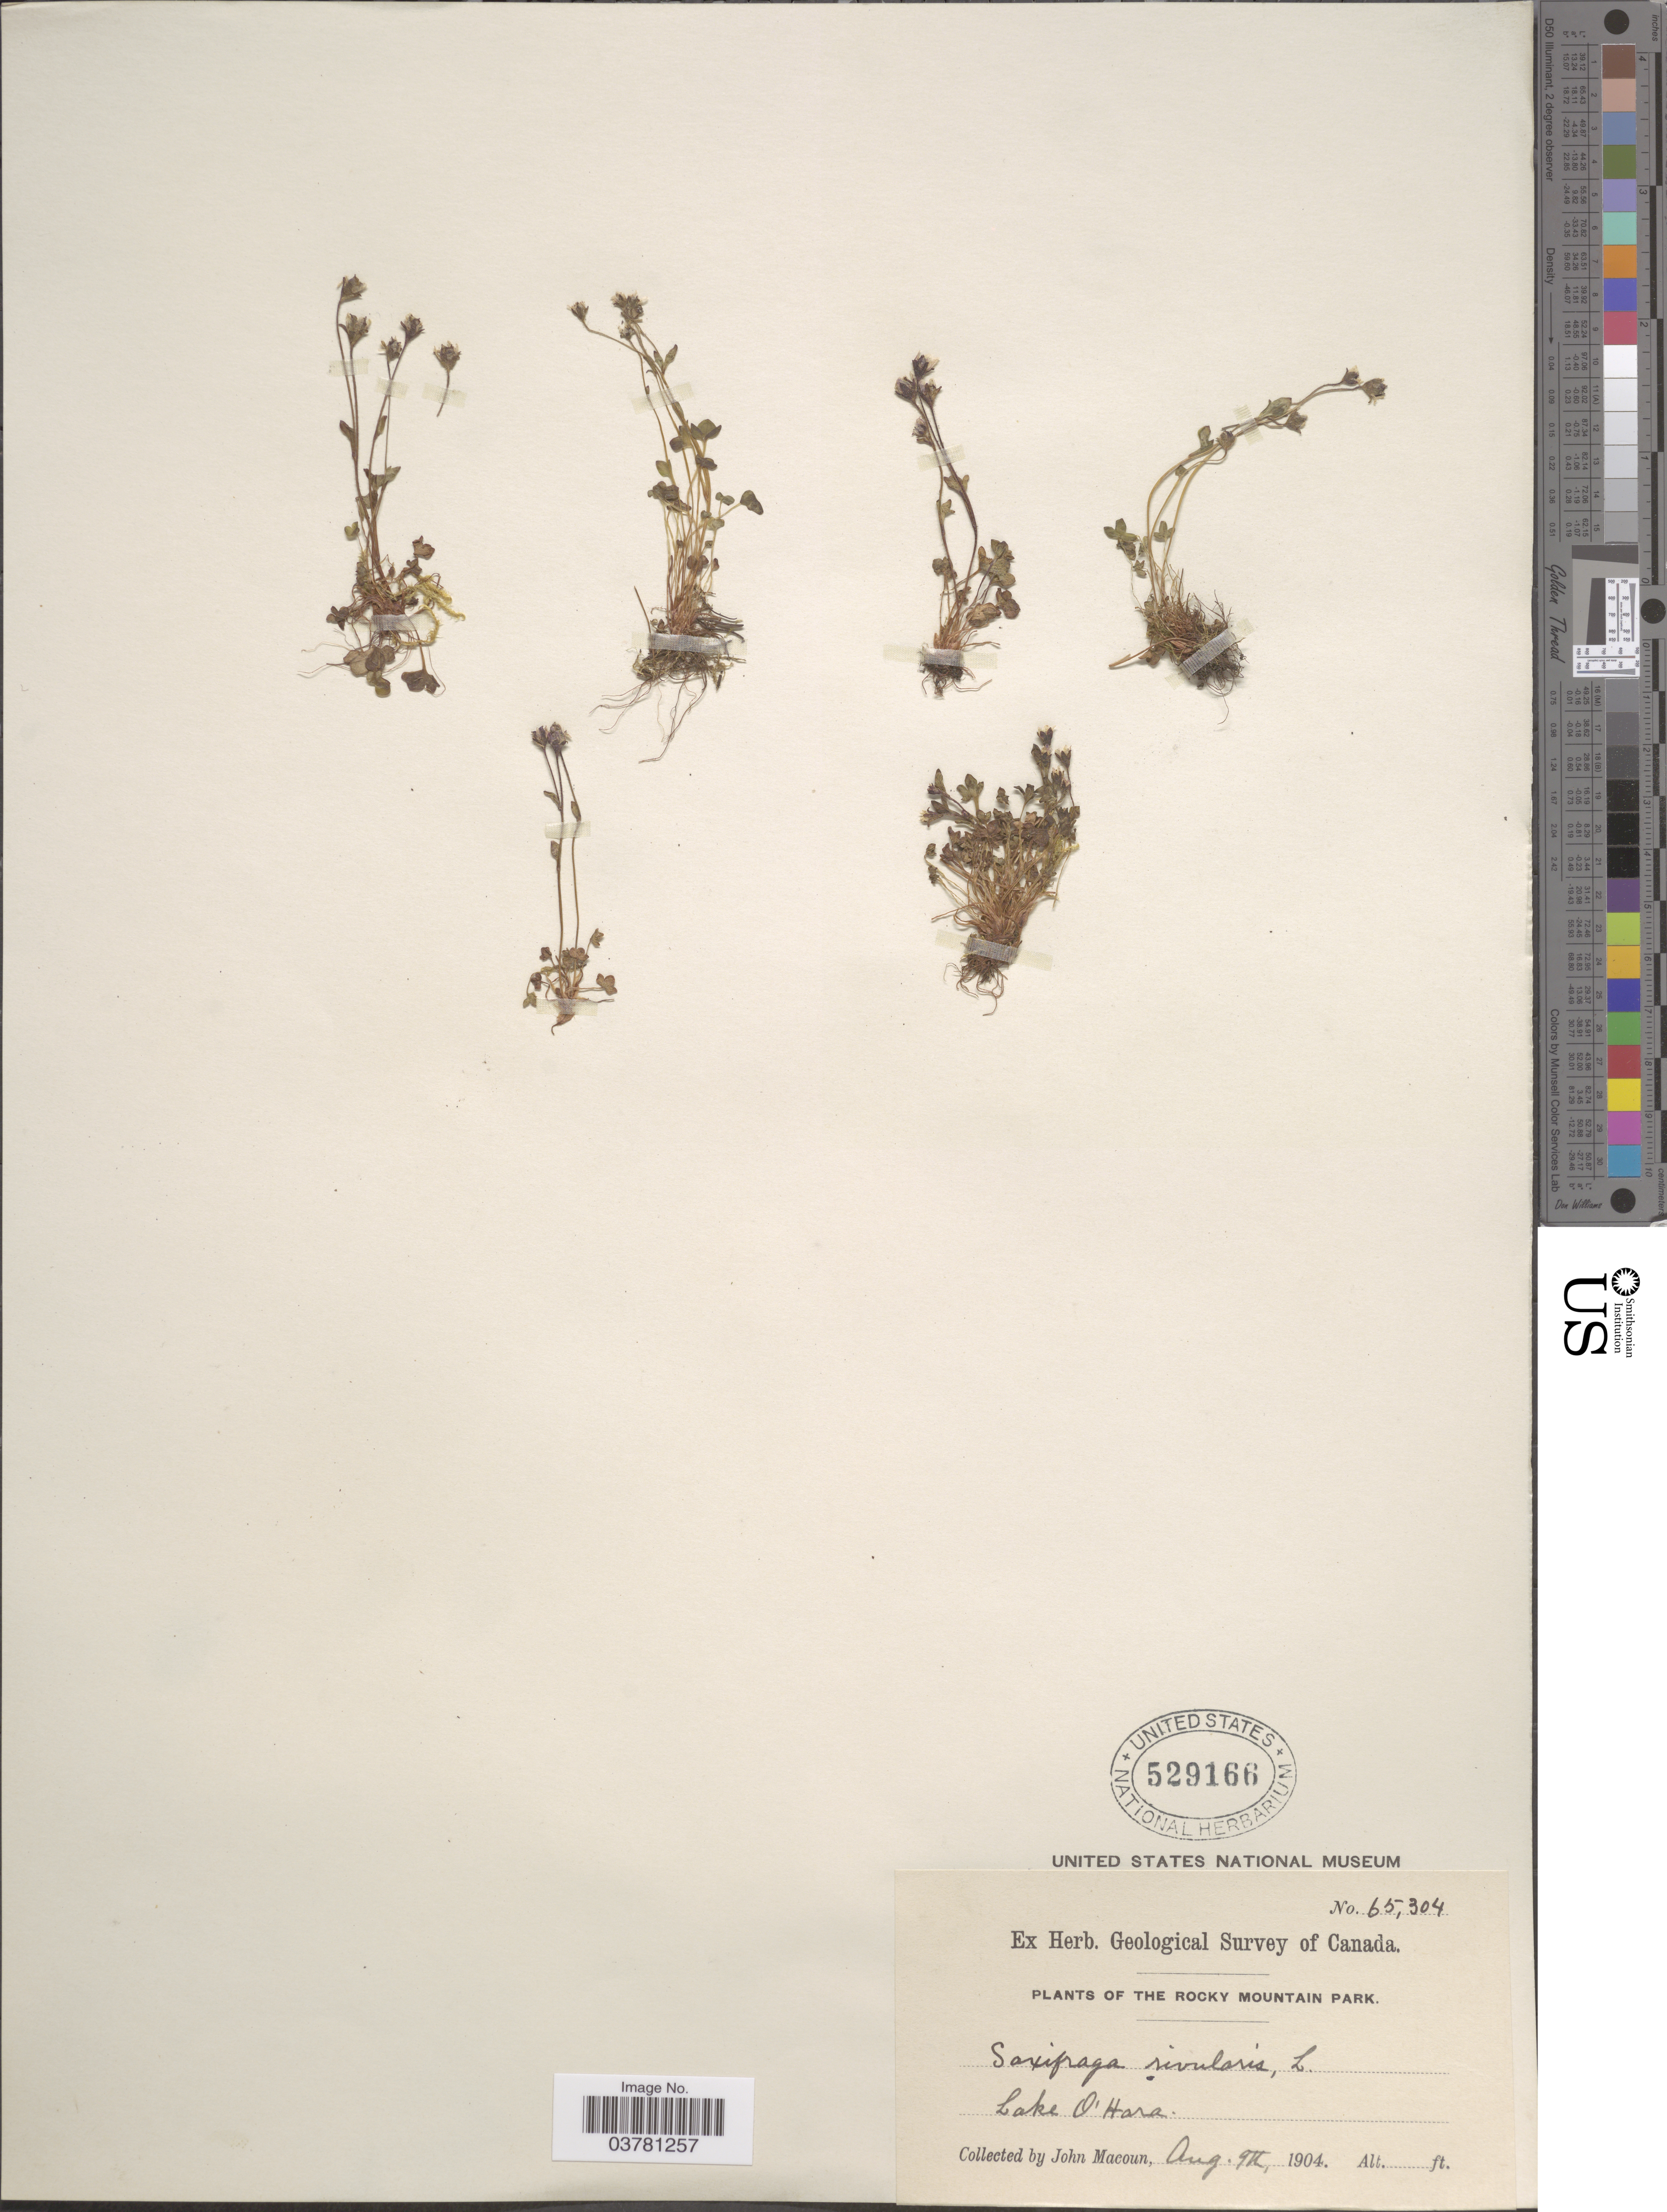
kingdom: Plantae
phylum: Tracheophyta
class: Magnoliopsida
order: Saxifragales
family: Saxifragaceae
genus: Saxifraga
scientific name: Saxifraga rivularis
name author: L.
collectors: J. Macoun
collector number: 65304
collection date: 1904-08-09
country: Canada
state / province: British Columbia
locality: Geological Survey of Canada. Rocky Mountain Park. Lake O'Hara.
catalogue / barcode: US 529166